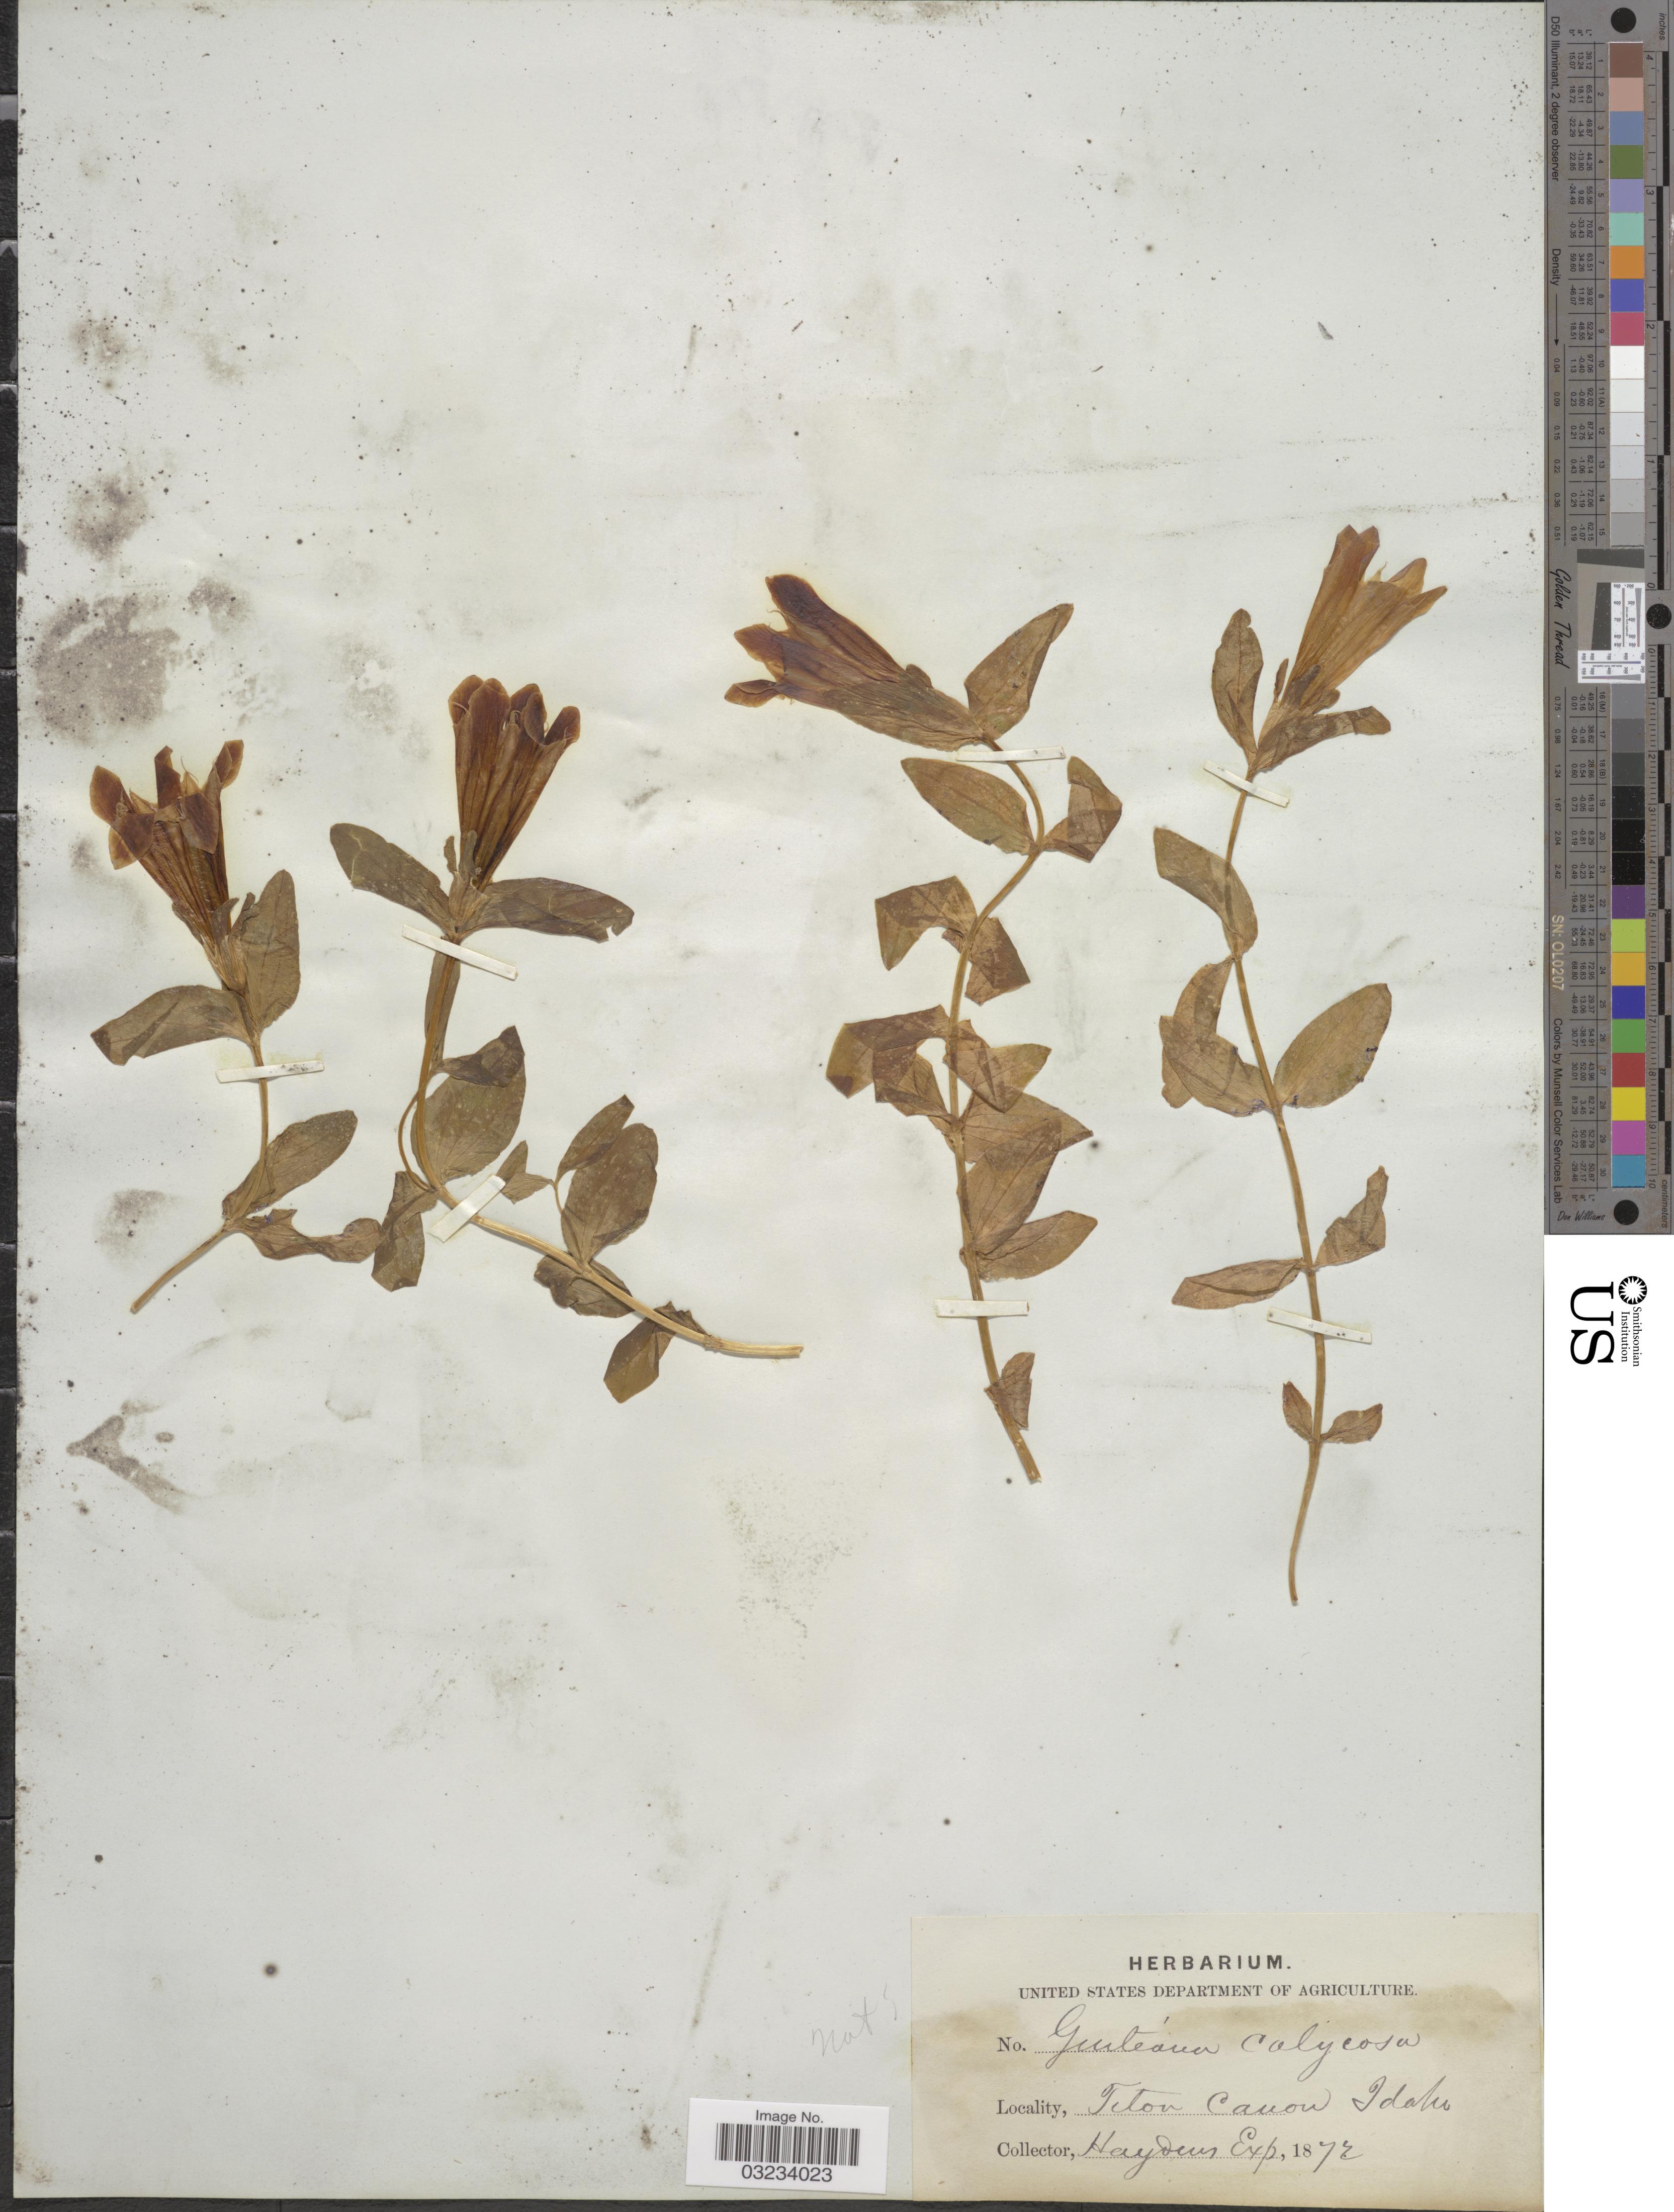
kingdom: Plantae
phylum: Tracheophyta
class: Magnoliopsida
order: Gentianales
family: Gentianaceae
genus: Gentiana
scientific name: Gentiana calycosa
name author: Griseb.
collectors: Hayden Exped.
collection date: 1872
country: United States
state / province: Idaho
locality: Teton Canon.